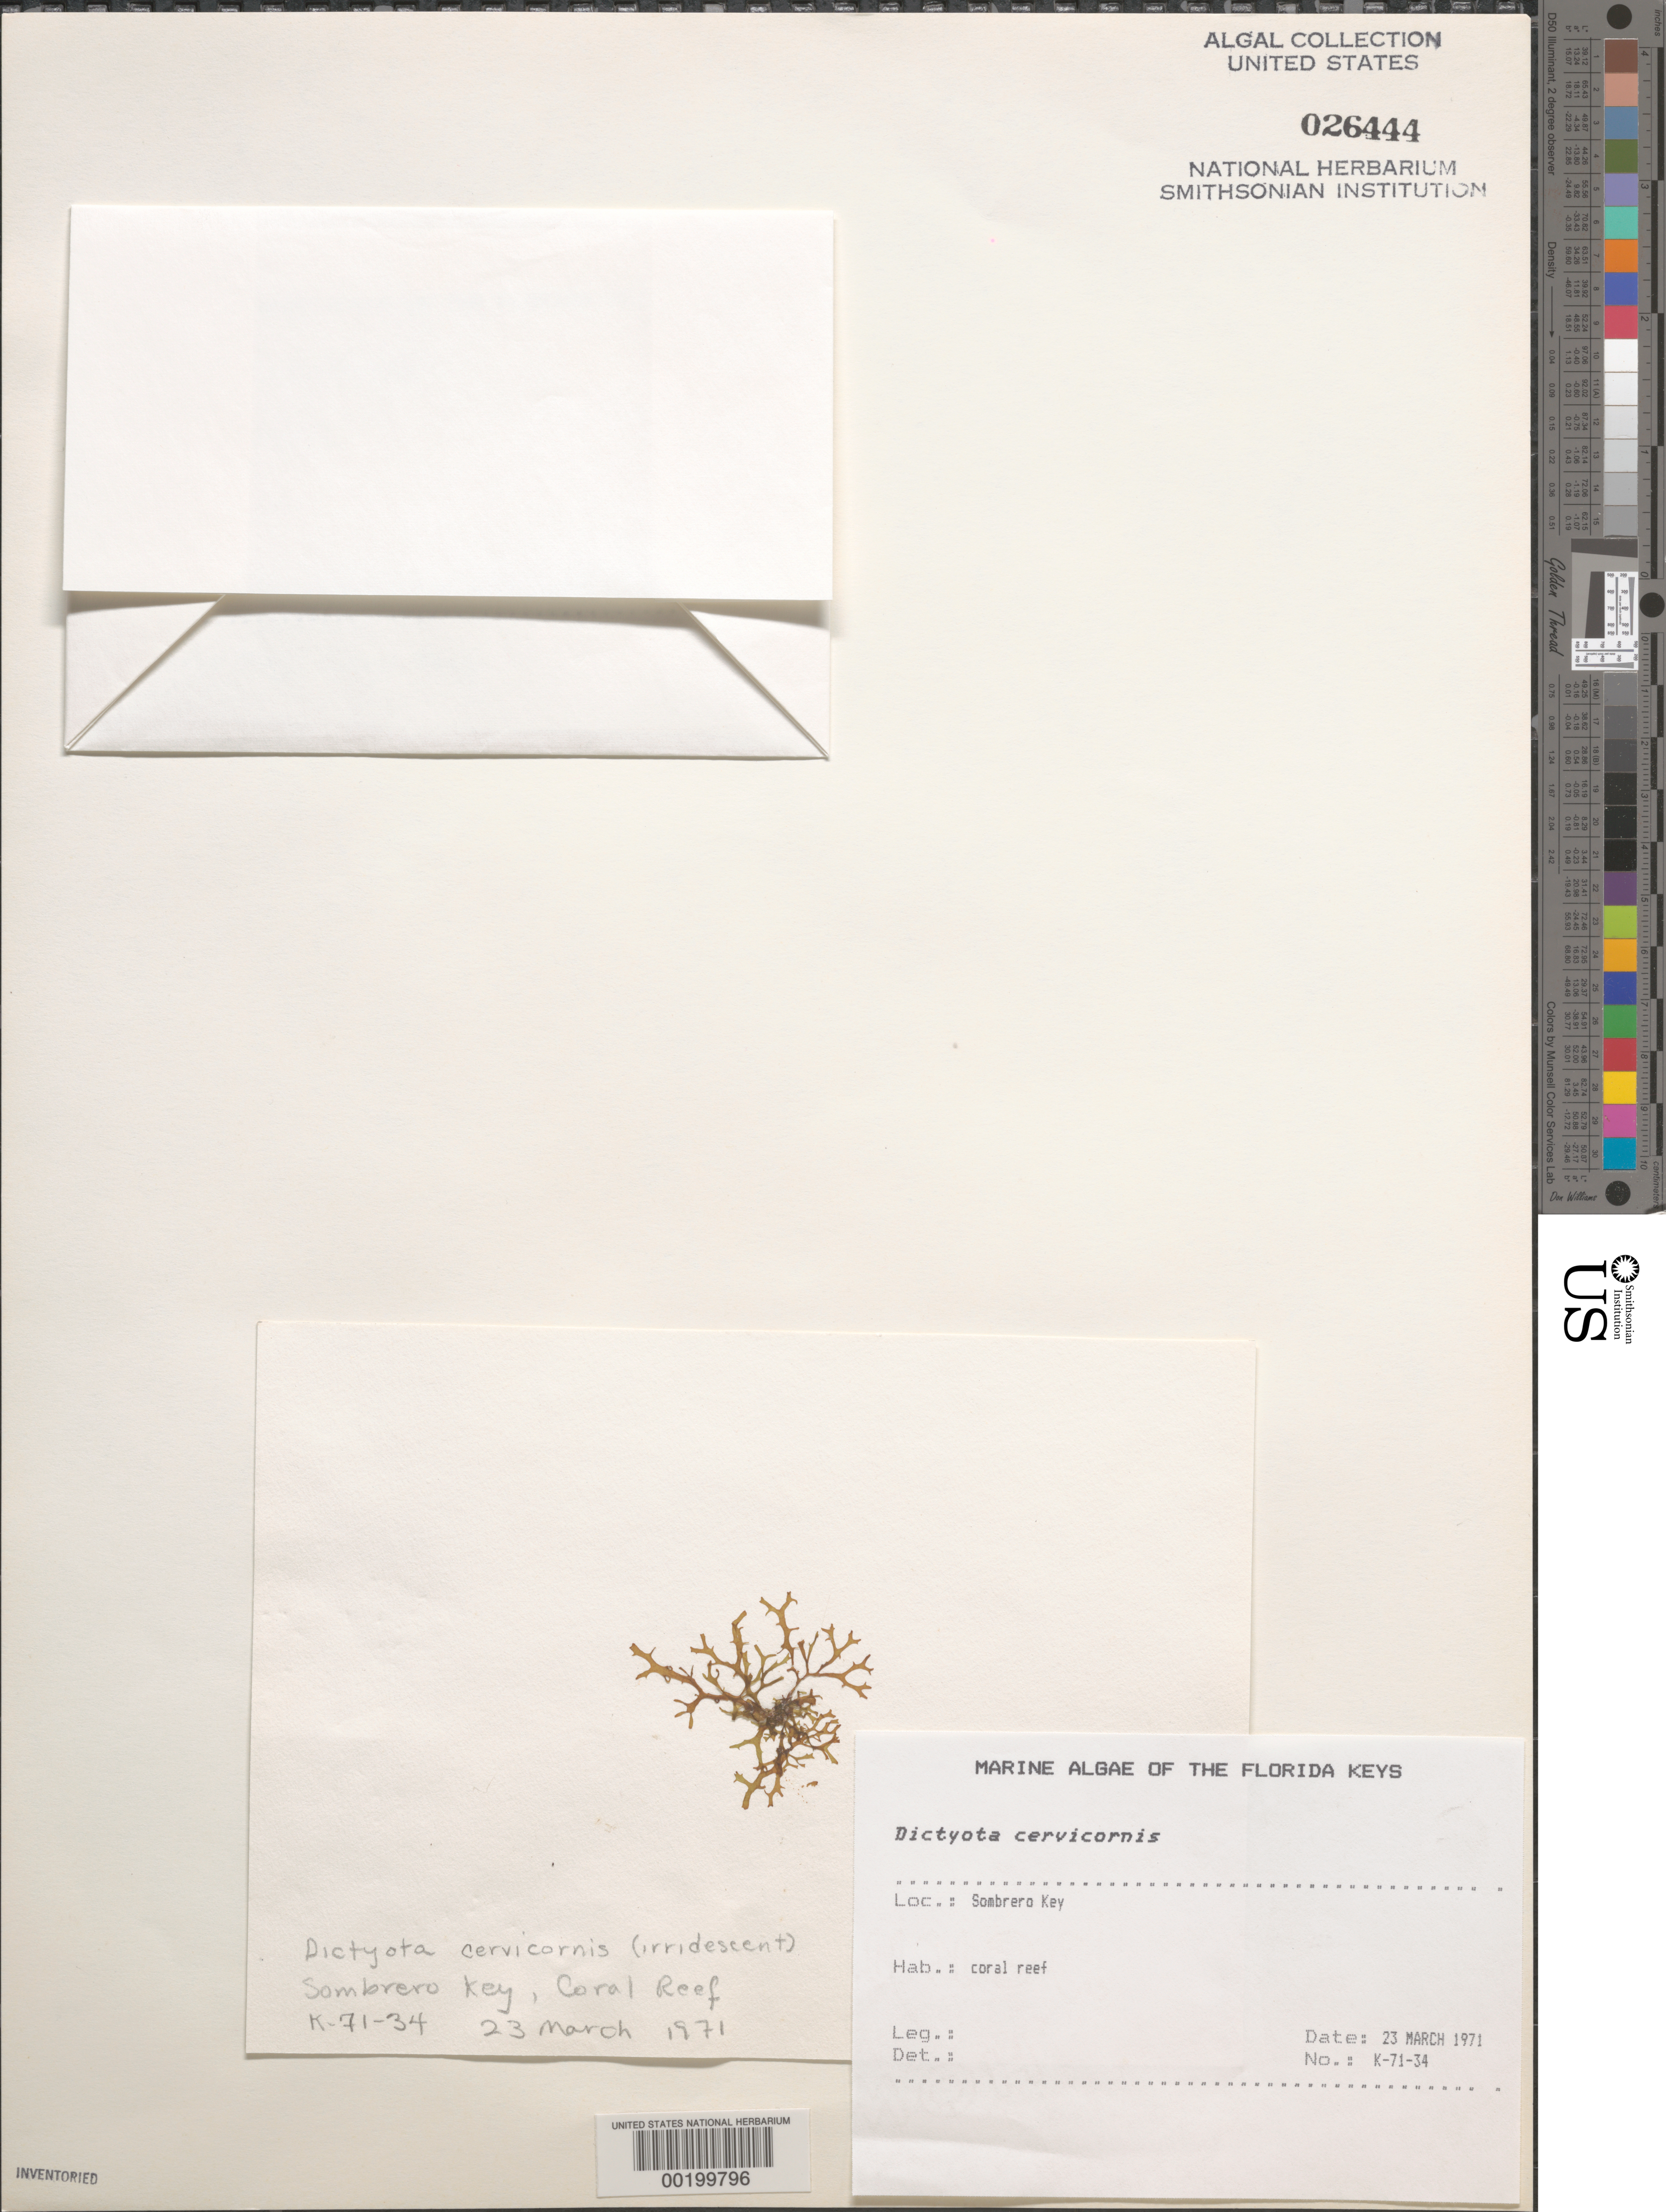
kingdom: Chromista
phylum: Ochrophyta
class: Phaeophyceae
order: Dictyotales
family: Dictyotaceae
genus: Dictyota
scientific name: Dictyota cervicornis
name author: Kütz.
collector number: K-71-34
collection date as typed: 23 Mar 1971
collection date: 1971-03-23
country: United States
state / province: Florida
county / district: Monroe County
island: Sombrero Key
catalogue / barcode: US 26444